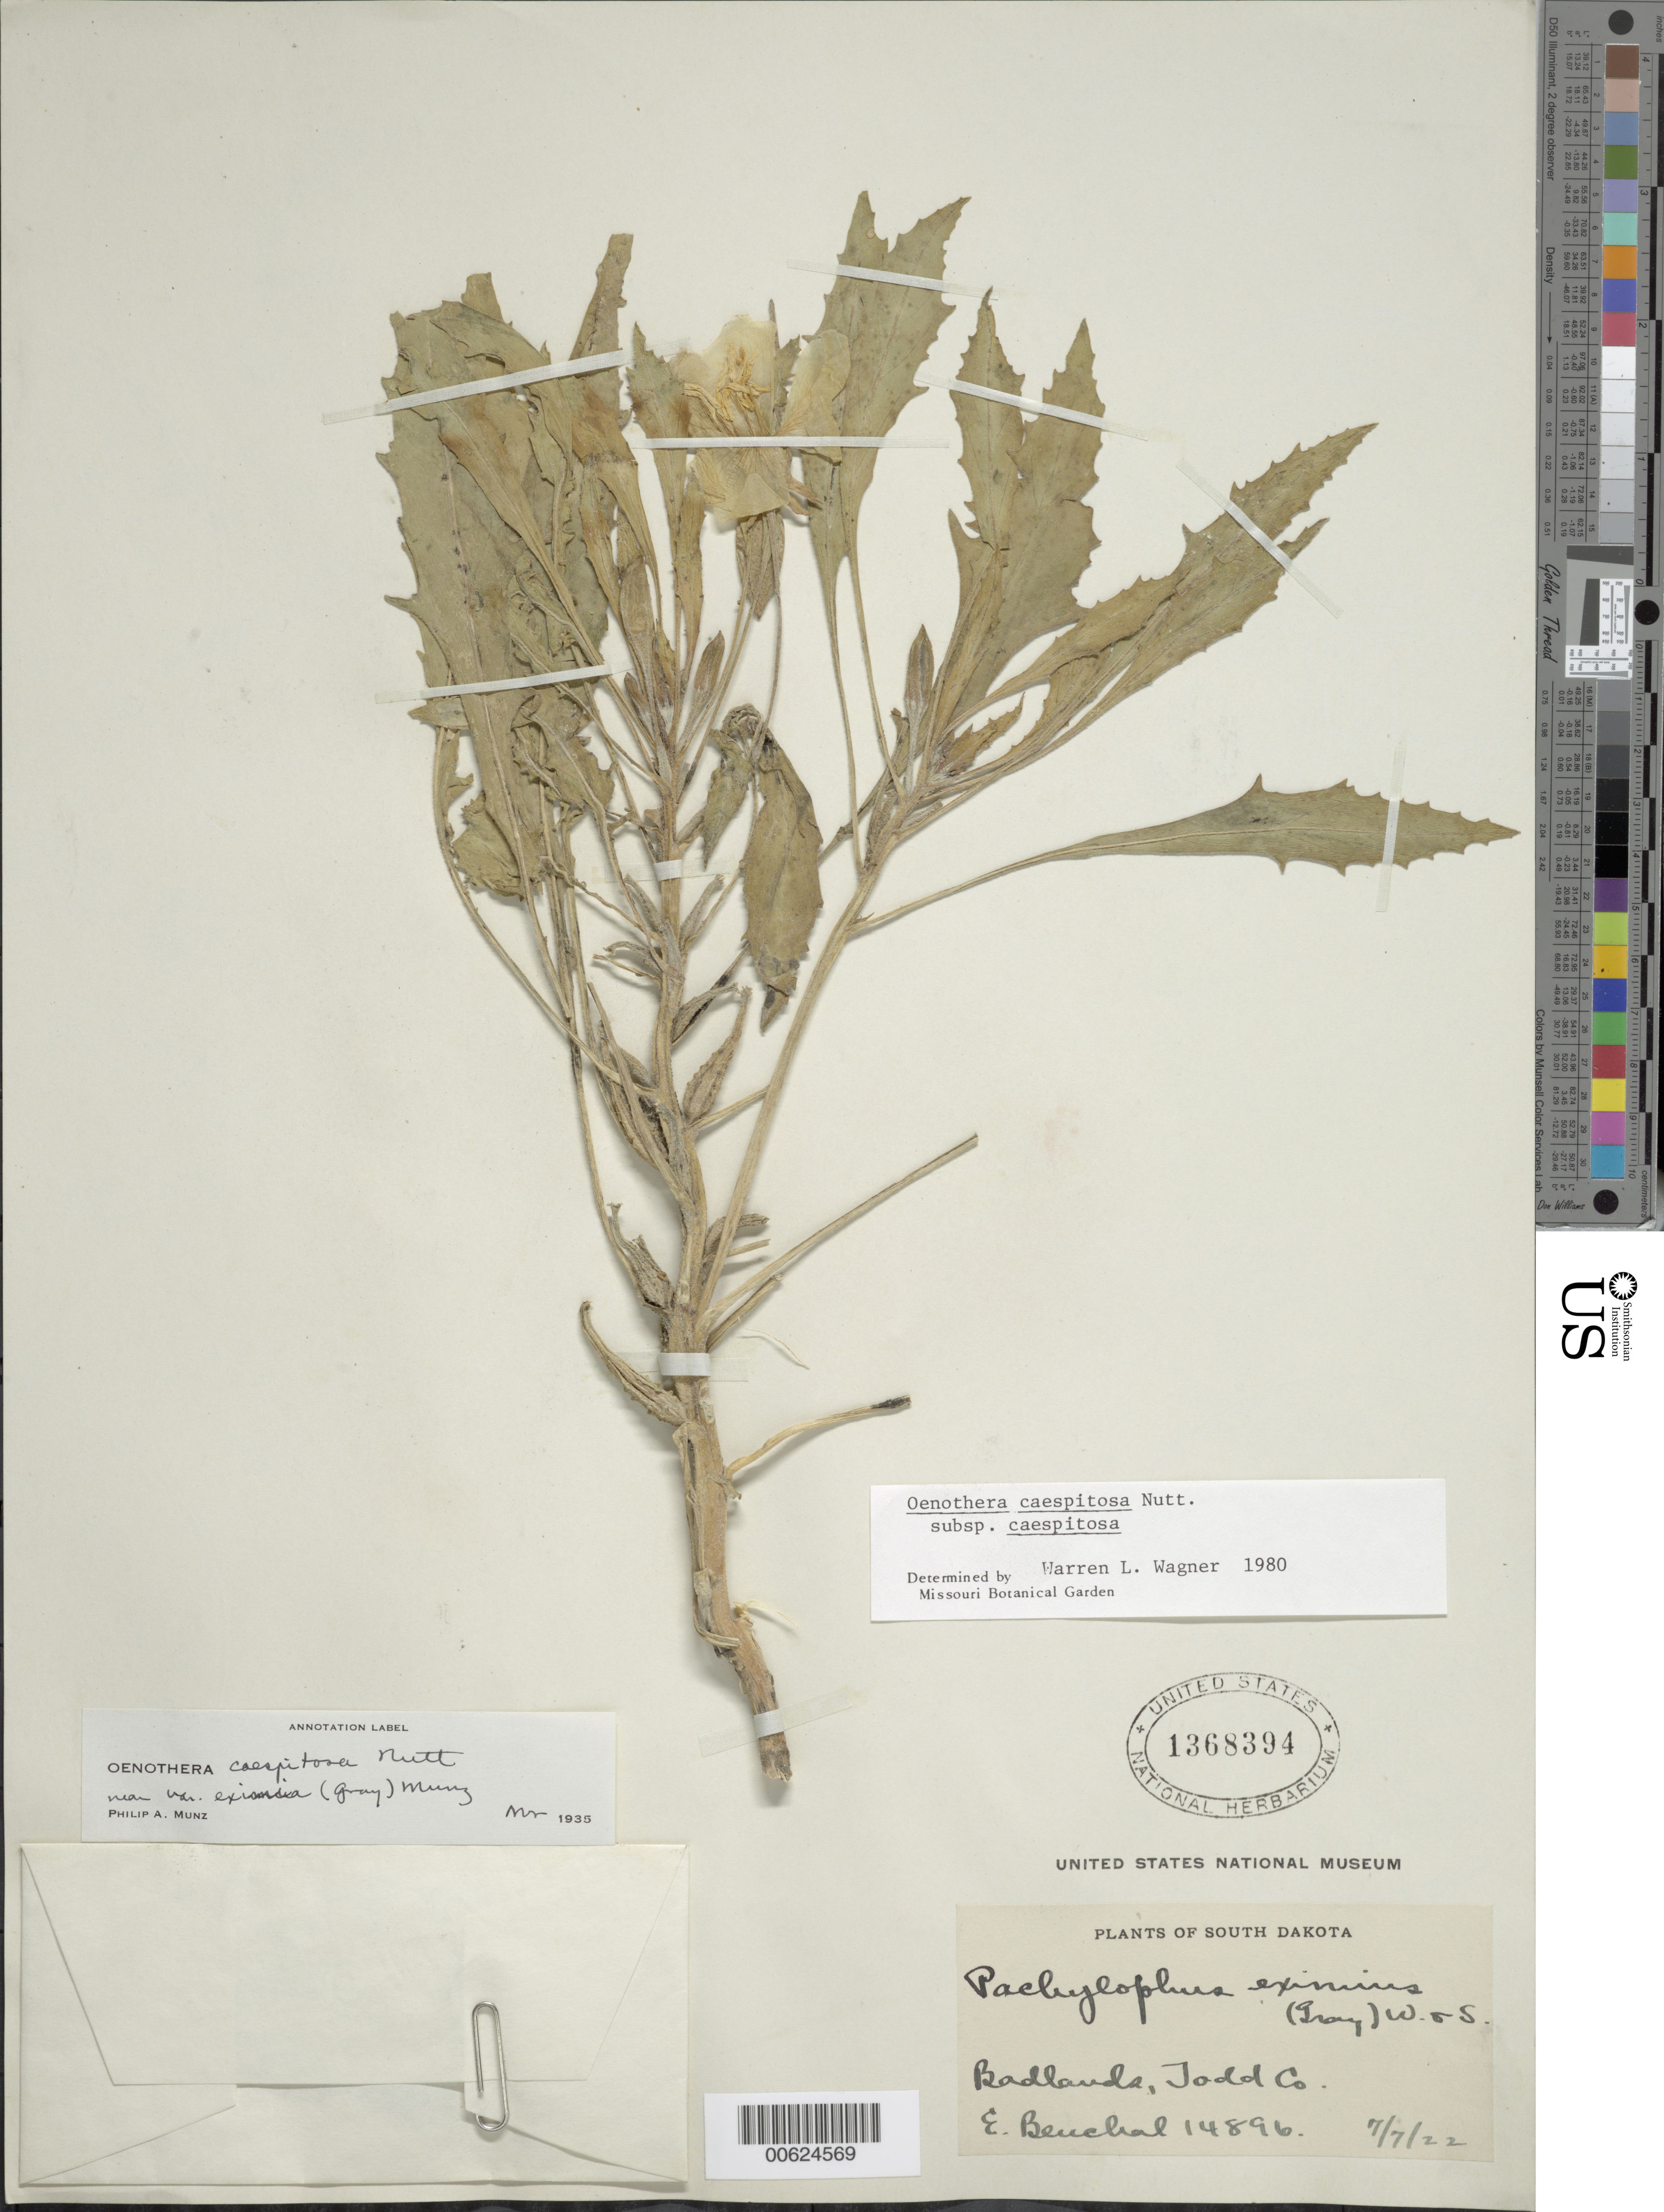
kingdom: Plantae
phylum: Tracheophyta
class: Magnoliopsida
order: Myrtales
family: Onagraceae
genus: Oenothera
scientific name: Oenothera cespitosa subsp. cespitosa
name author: Nutt.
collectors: E. Beuchal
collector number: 14896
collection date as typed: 07 Jul 1922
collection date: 1922-07-07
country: United States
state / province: South Dakota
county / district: Todd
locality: Badlands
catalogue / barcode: US 1368394